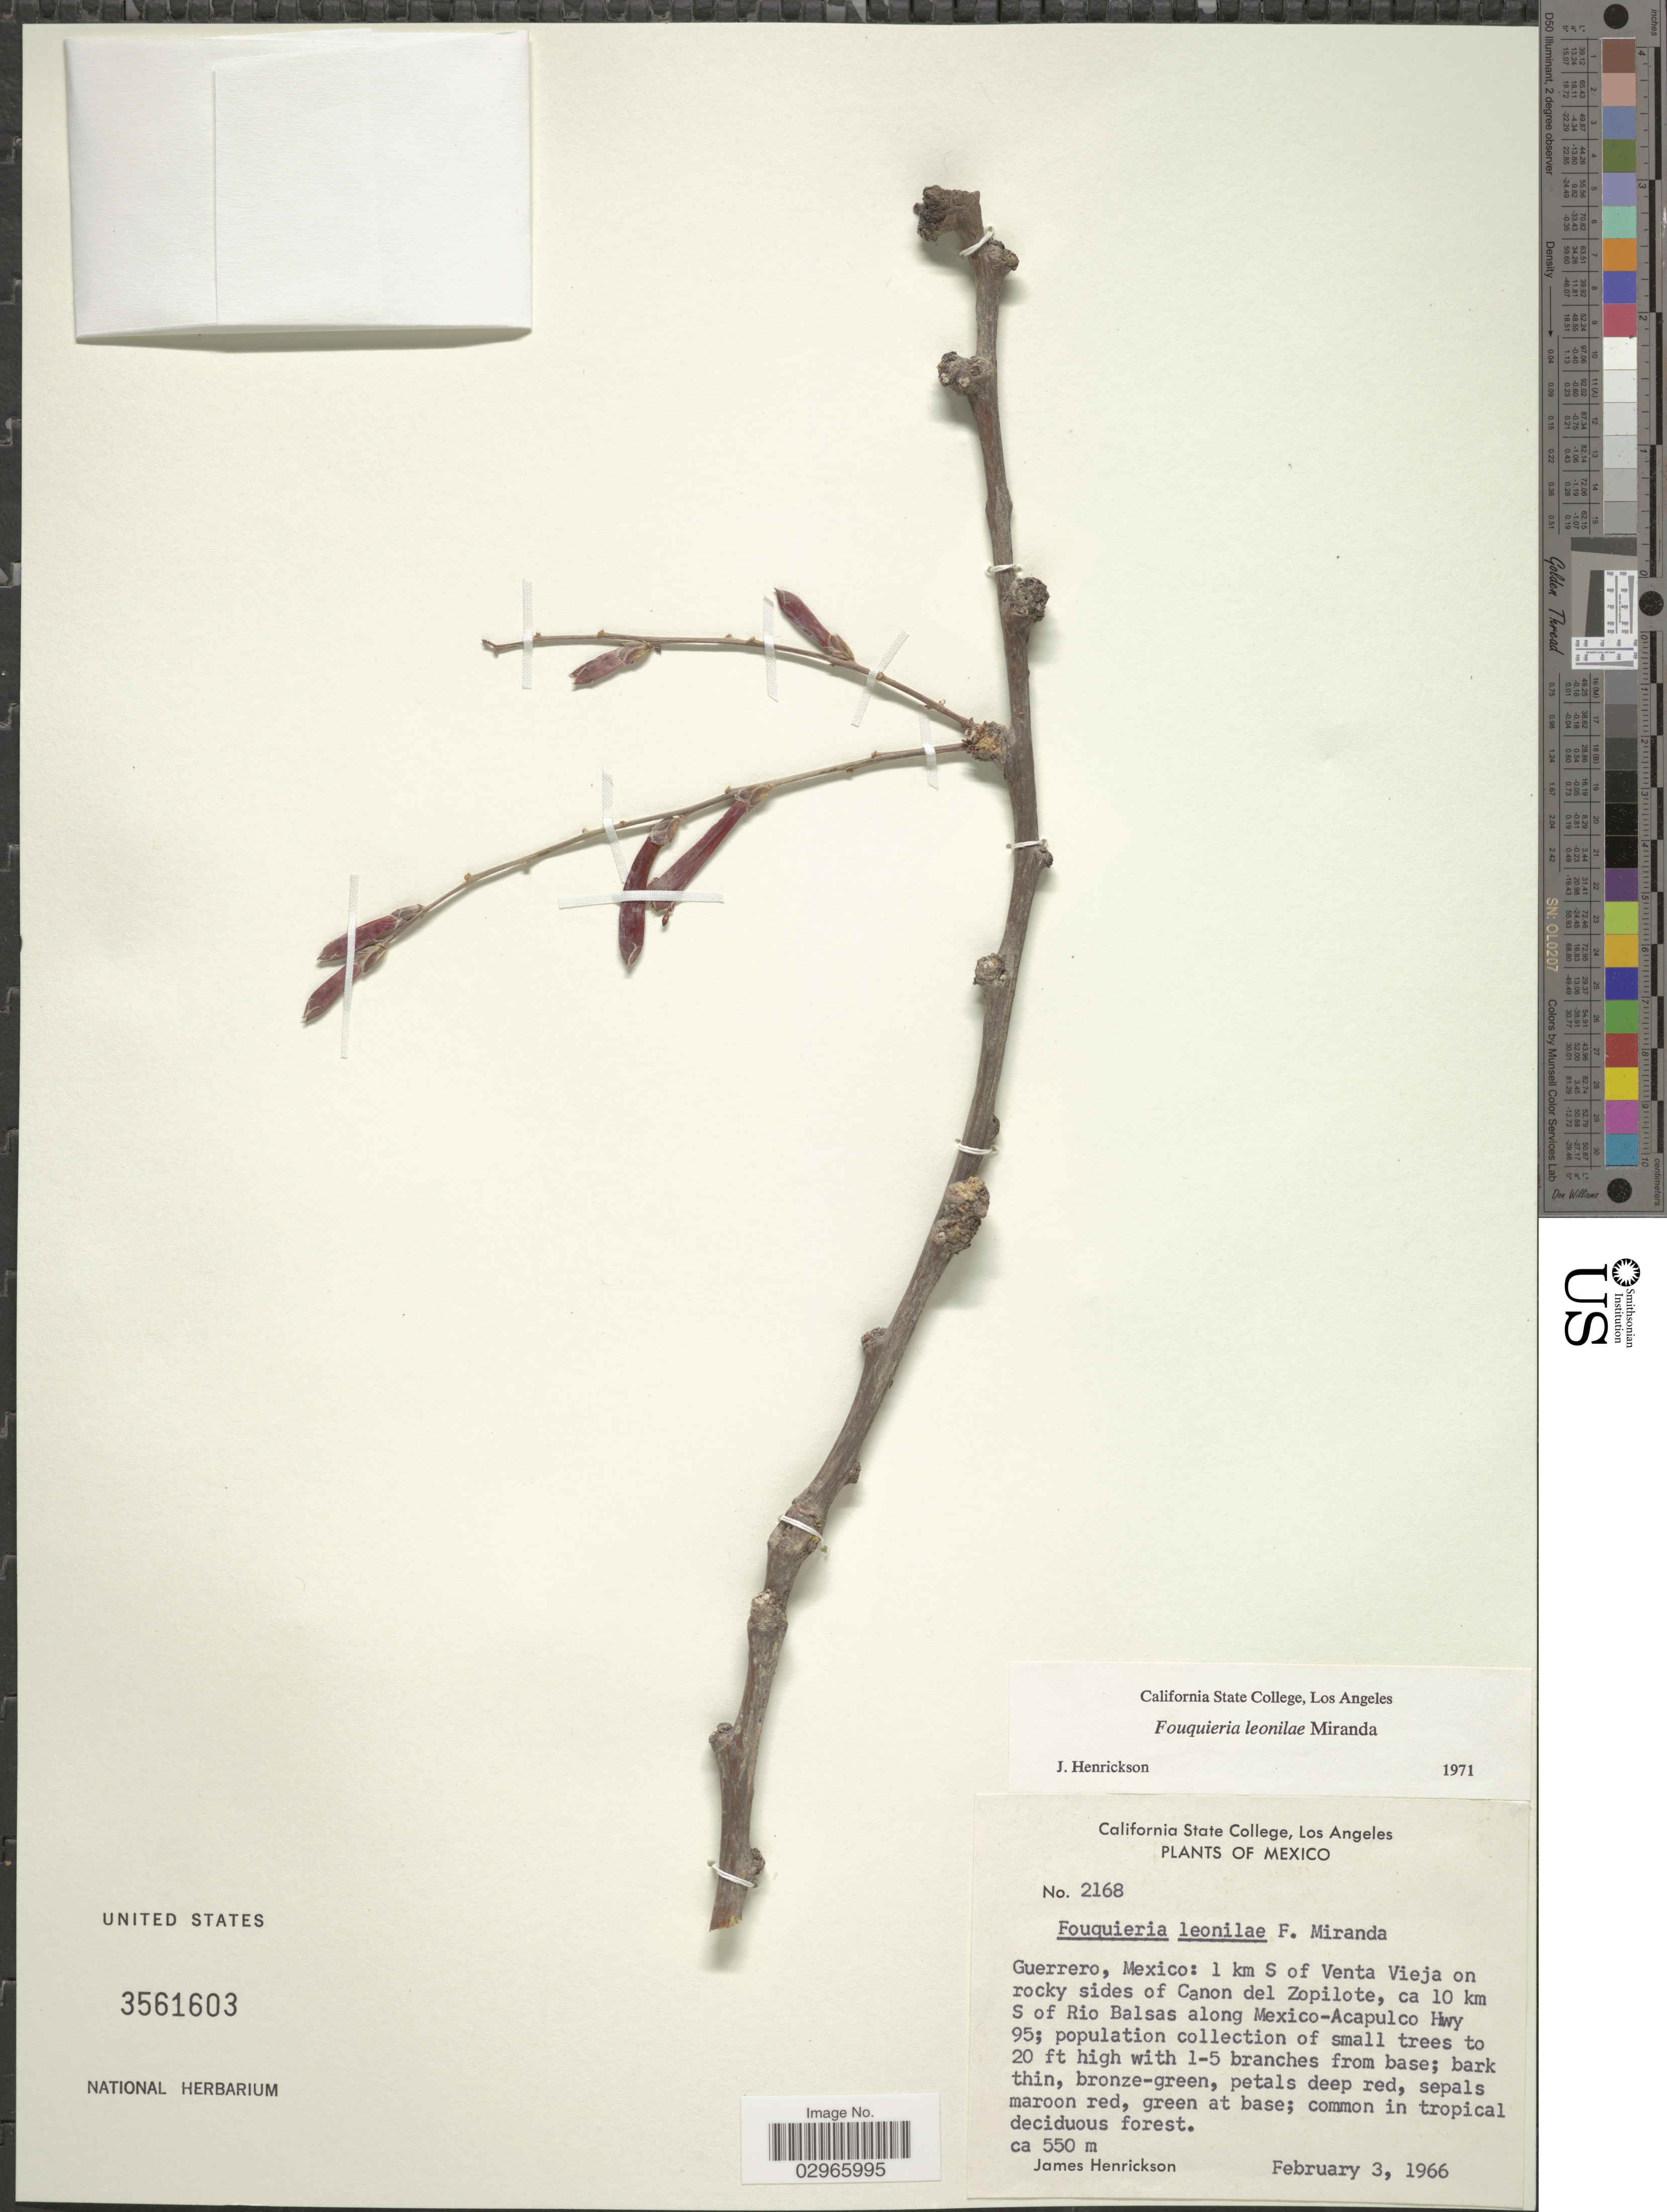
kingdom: Plantae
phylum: Tracheophyta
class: Magnoliopsida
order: Ericales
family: Fouquieriaceae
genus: Fouquieria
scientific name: Fouquieria leonilae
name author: Miranda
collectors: J. Henrickson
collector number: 2168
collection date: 1966-02-03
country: Mexico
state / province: Guerrero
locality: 1 km S of Venta Vieja on rocky sides of Canon del Zopilote, ca 10 km S of Rio Balsas along Mexico-Acapulco Hwy 95.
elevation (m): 550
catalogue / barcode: US 3561603